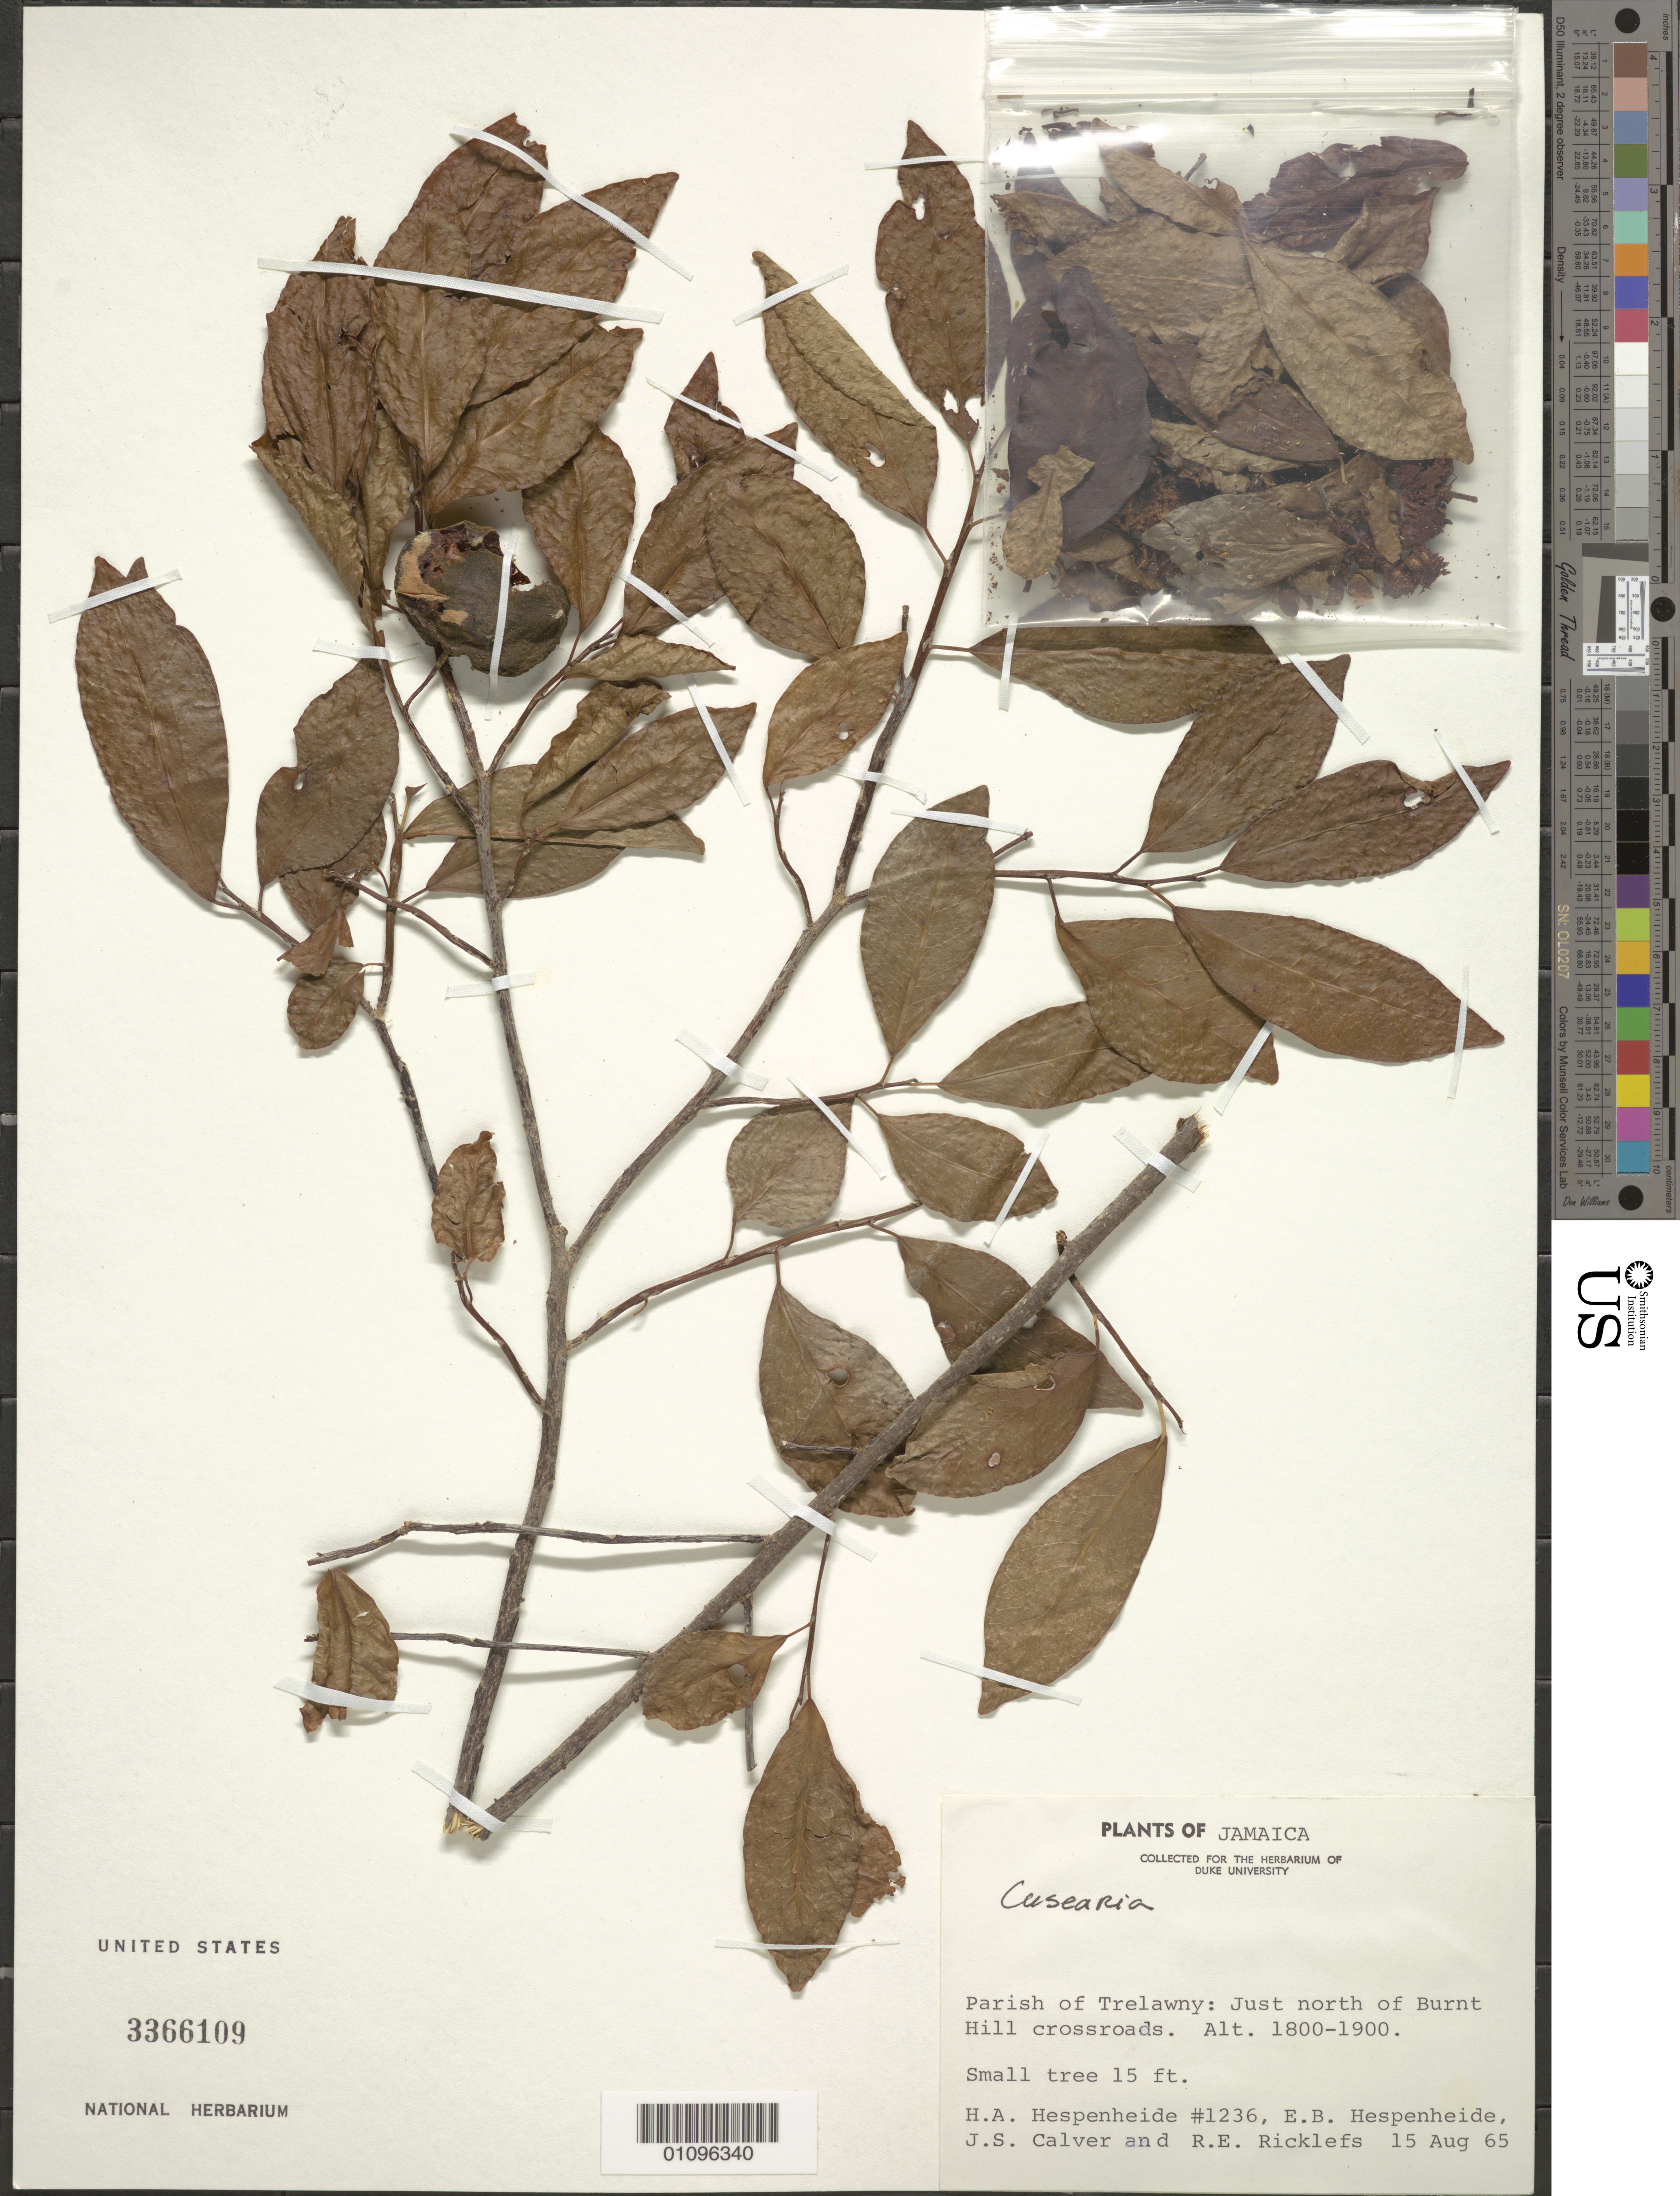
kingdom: Plantae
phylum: Tracheophyta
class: Magnoliopsida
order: Malpighiales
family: Salicaceae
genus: Casearia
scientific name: Casearia sp.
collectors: H. A. Hespenheide, E. Hespenheide, J. Calver & R. Ricklefs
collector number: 1236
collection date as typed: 15 Aug 1965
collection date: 1965-08-15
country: Jamaica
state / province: Trelawny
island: Jamaica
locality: Burnt Hill Crossroads, just N of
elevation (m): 1800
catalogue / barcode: US 3366109